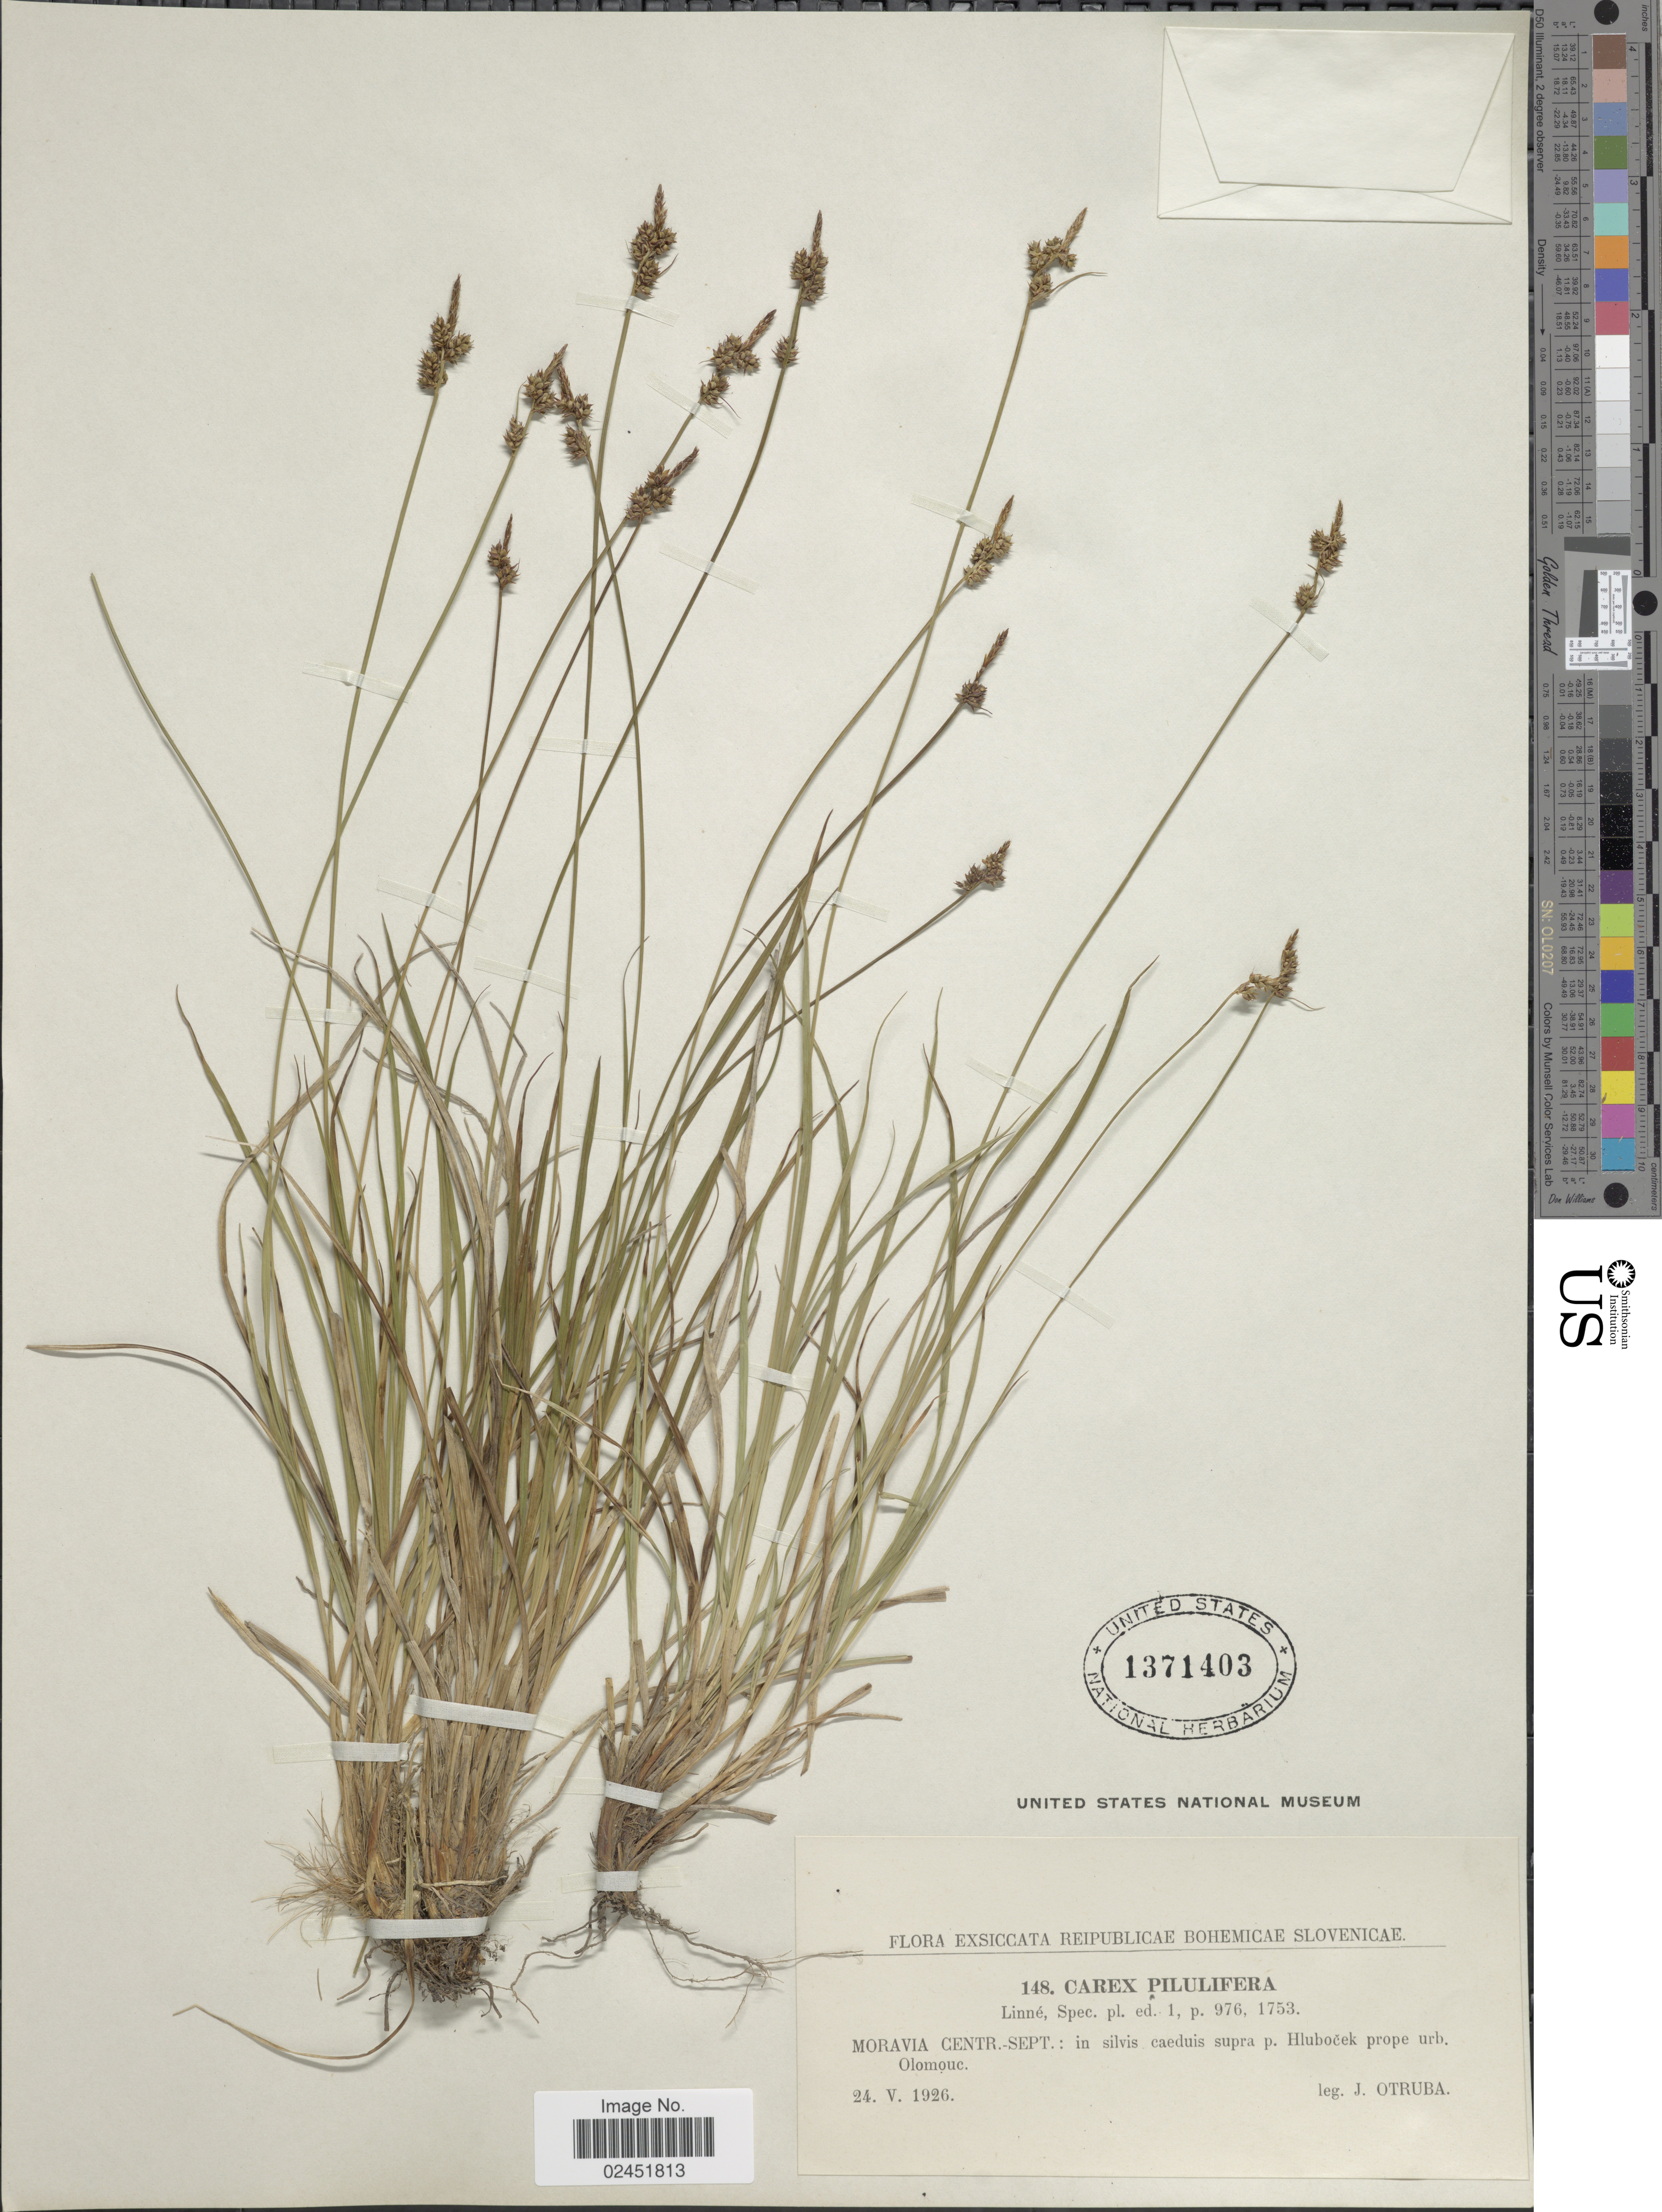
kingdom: Plantae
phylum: Tracheophyta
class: Liliopsida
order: Poales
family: Cyperaceae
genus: Carex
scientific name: Carex pilulifera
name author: L.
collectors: J. Otruba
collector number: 148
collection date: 1926-05-24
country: Czechia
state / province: Olomouc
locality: Reipublicae Bohemicae Slovenicae. Moravia Centr.-Sept.: in silvis caeduis supra p. Hlubocek prope urb. Olomouc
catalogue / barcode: US 1371403